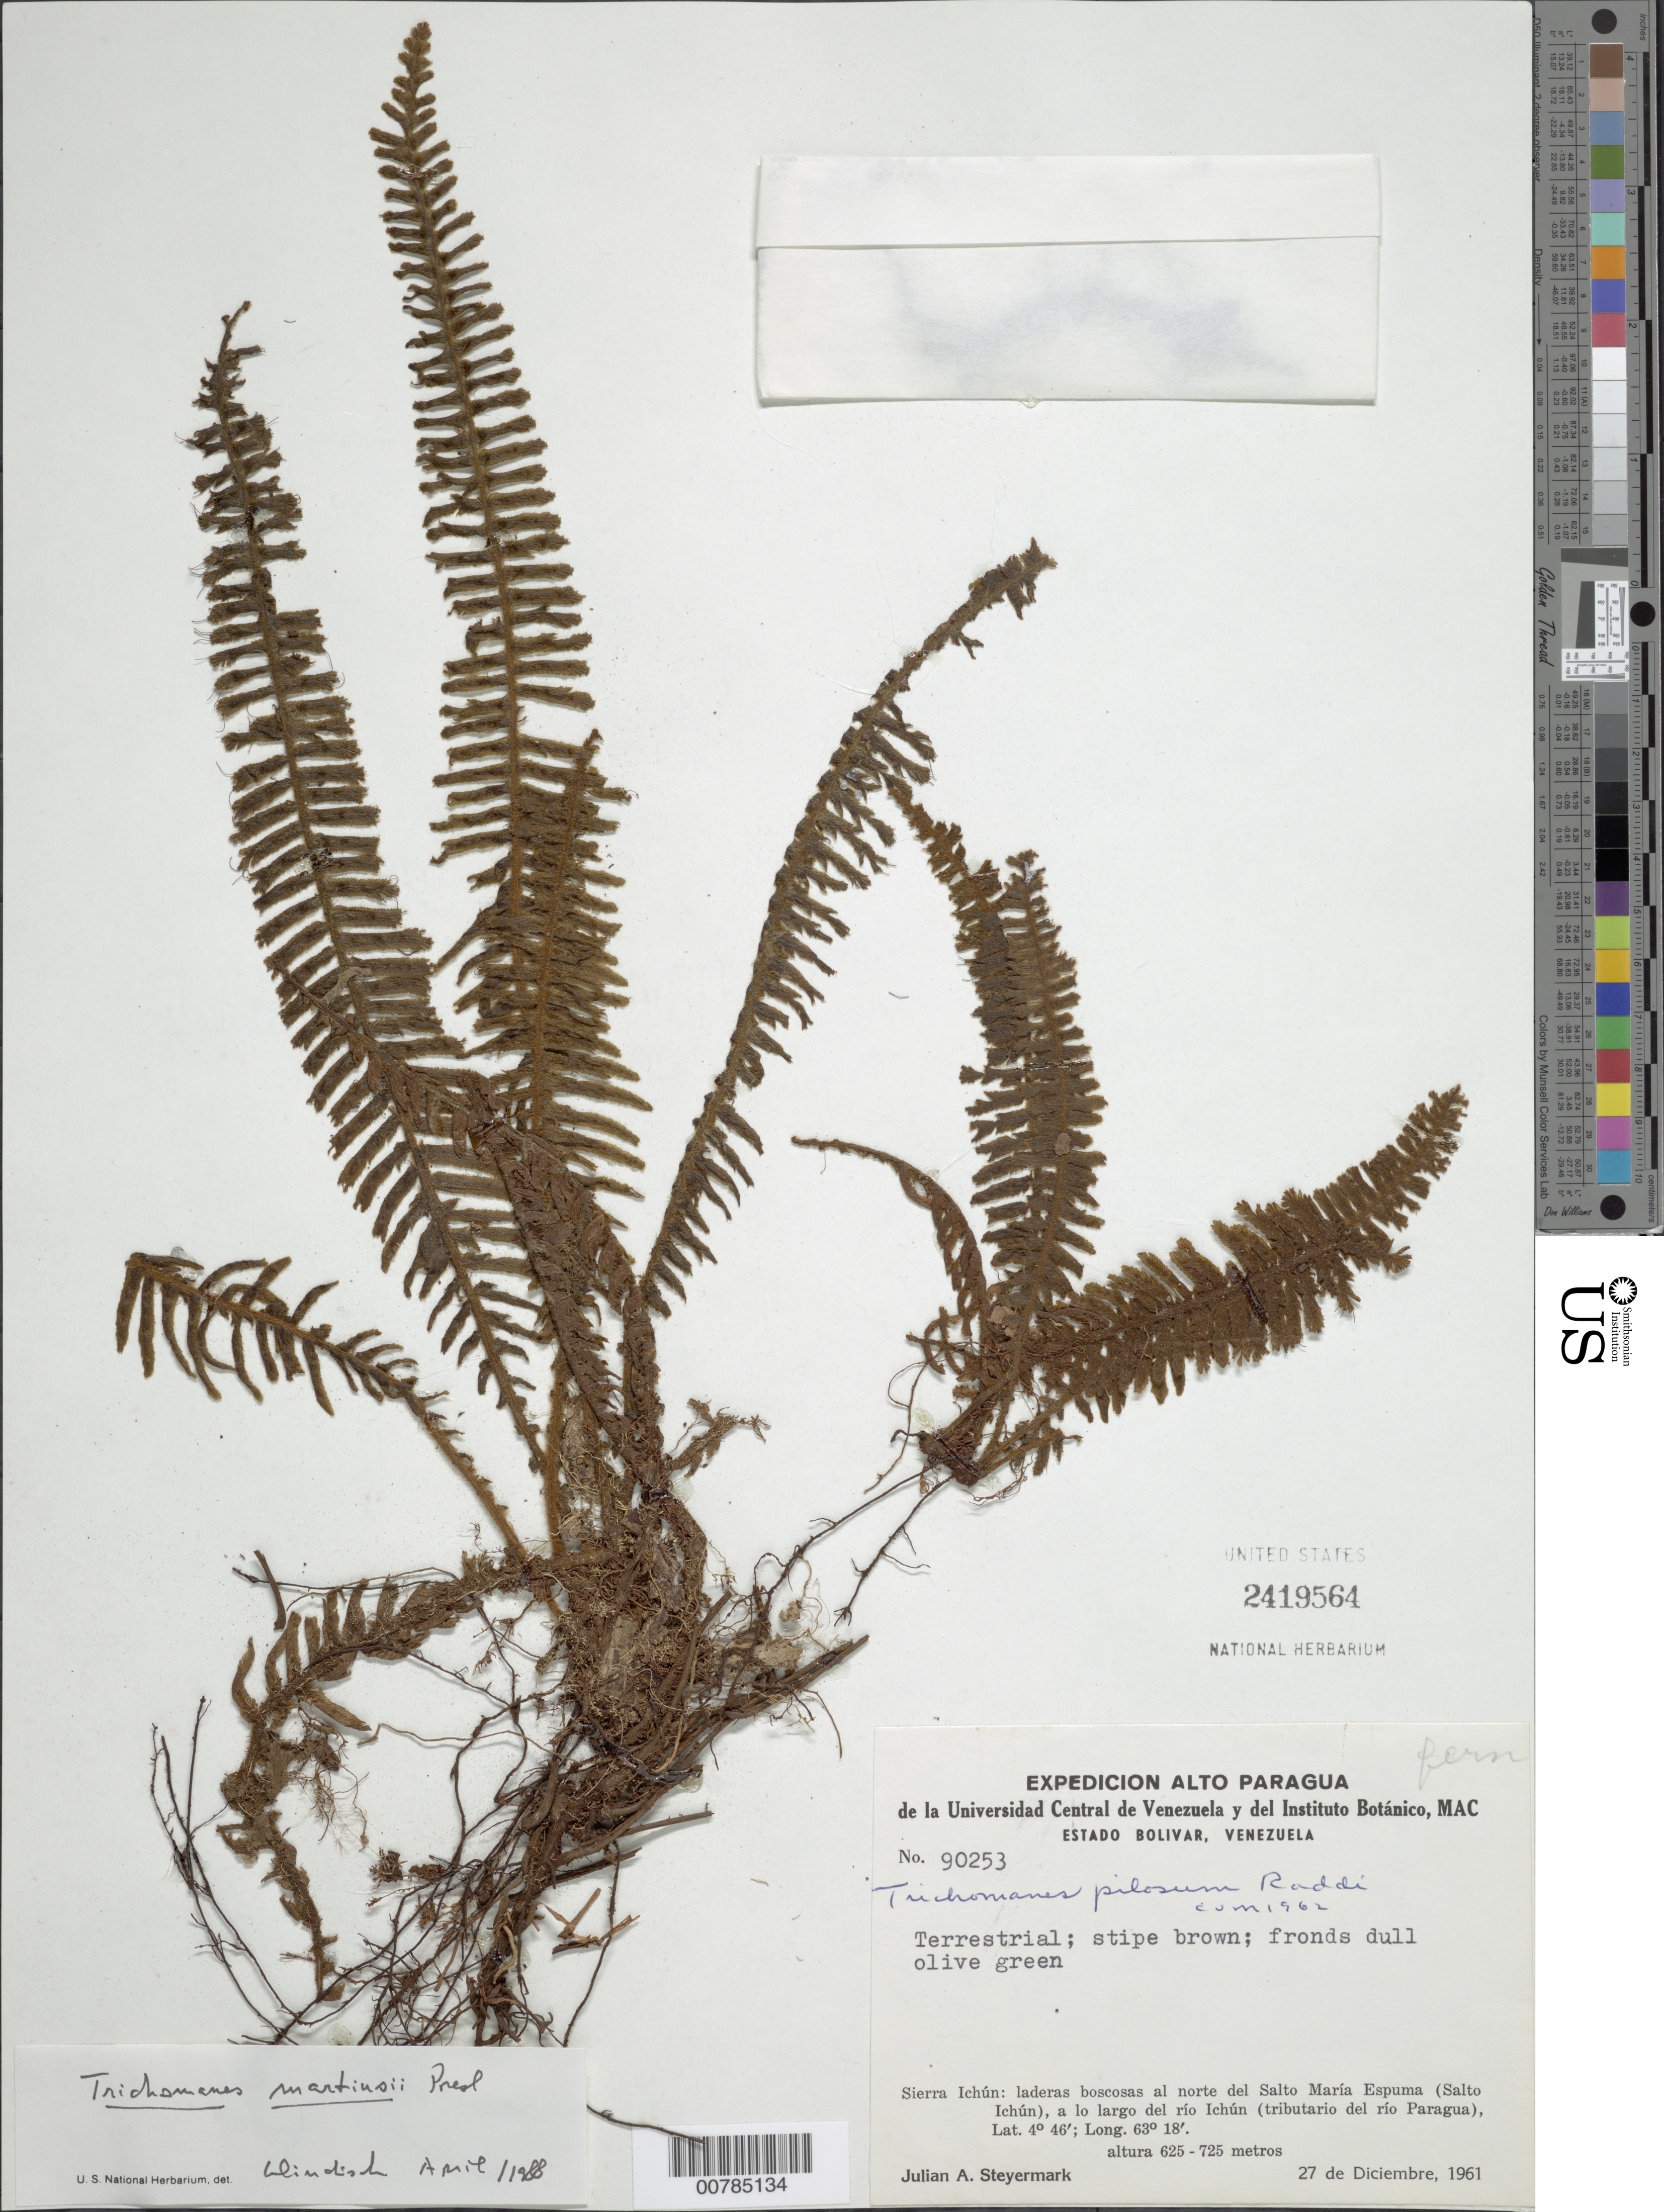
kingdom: Plantae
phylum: Tracheophyta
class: Polypodiopsida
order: Hymenophyllales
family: Hymenophyllaceae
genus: Trichomanes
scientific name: Trichomanes martiusii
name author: C. Presl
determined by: Windisch, Paulo Guenter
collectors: J. Steyermark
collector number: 90253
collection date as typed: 27-Dec-61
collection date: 1961-12-27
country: Venezuela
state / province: Bolívar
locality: Sierra Ichún, N del Salto María Espuma (Salto Ichún) del Río Ichún (tributary of río Paragua)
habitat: Laderas boscosas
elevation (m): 625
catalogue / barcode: US 2419564